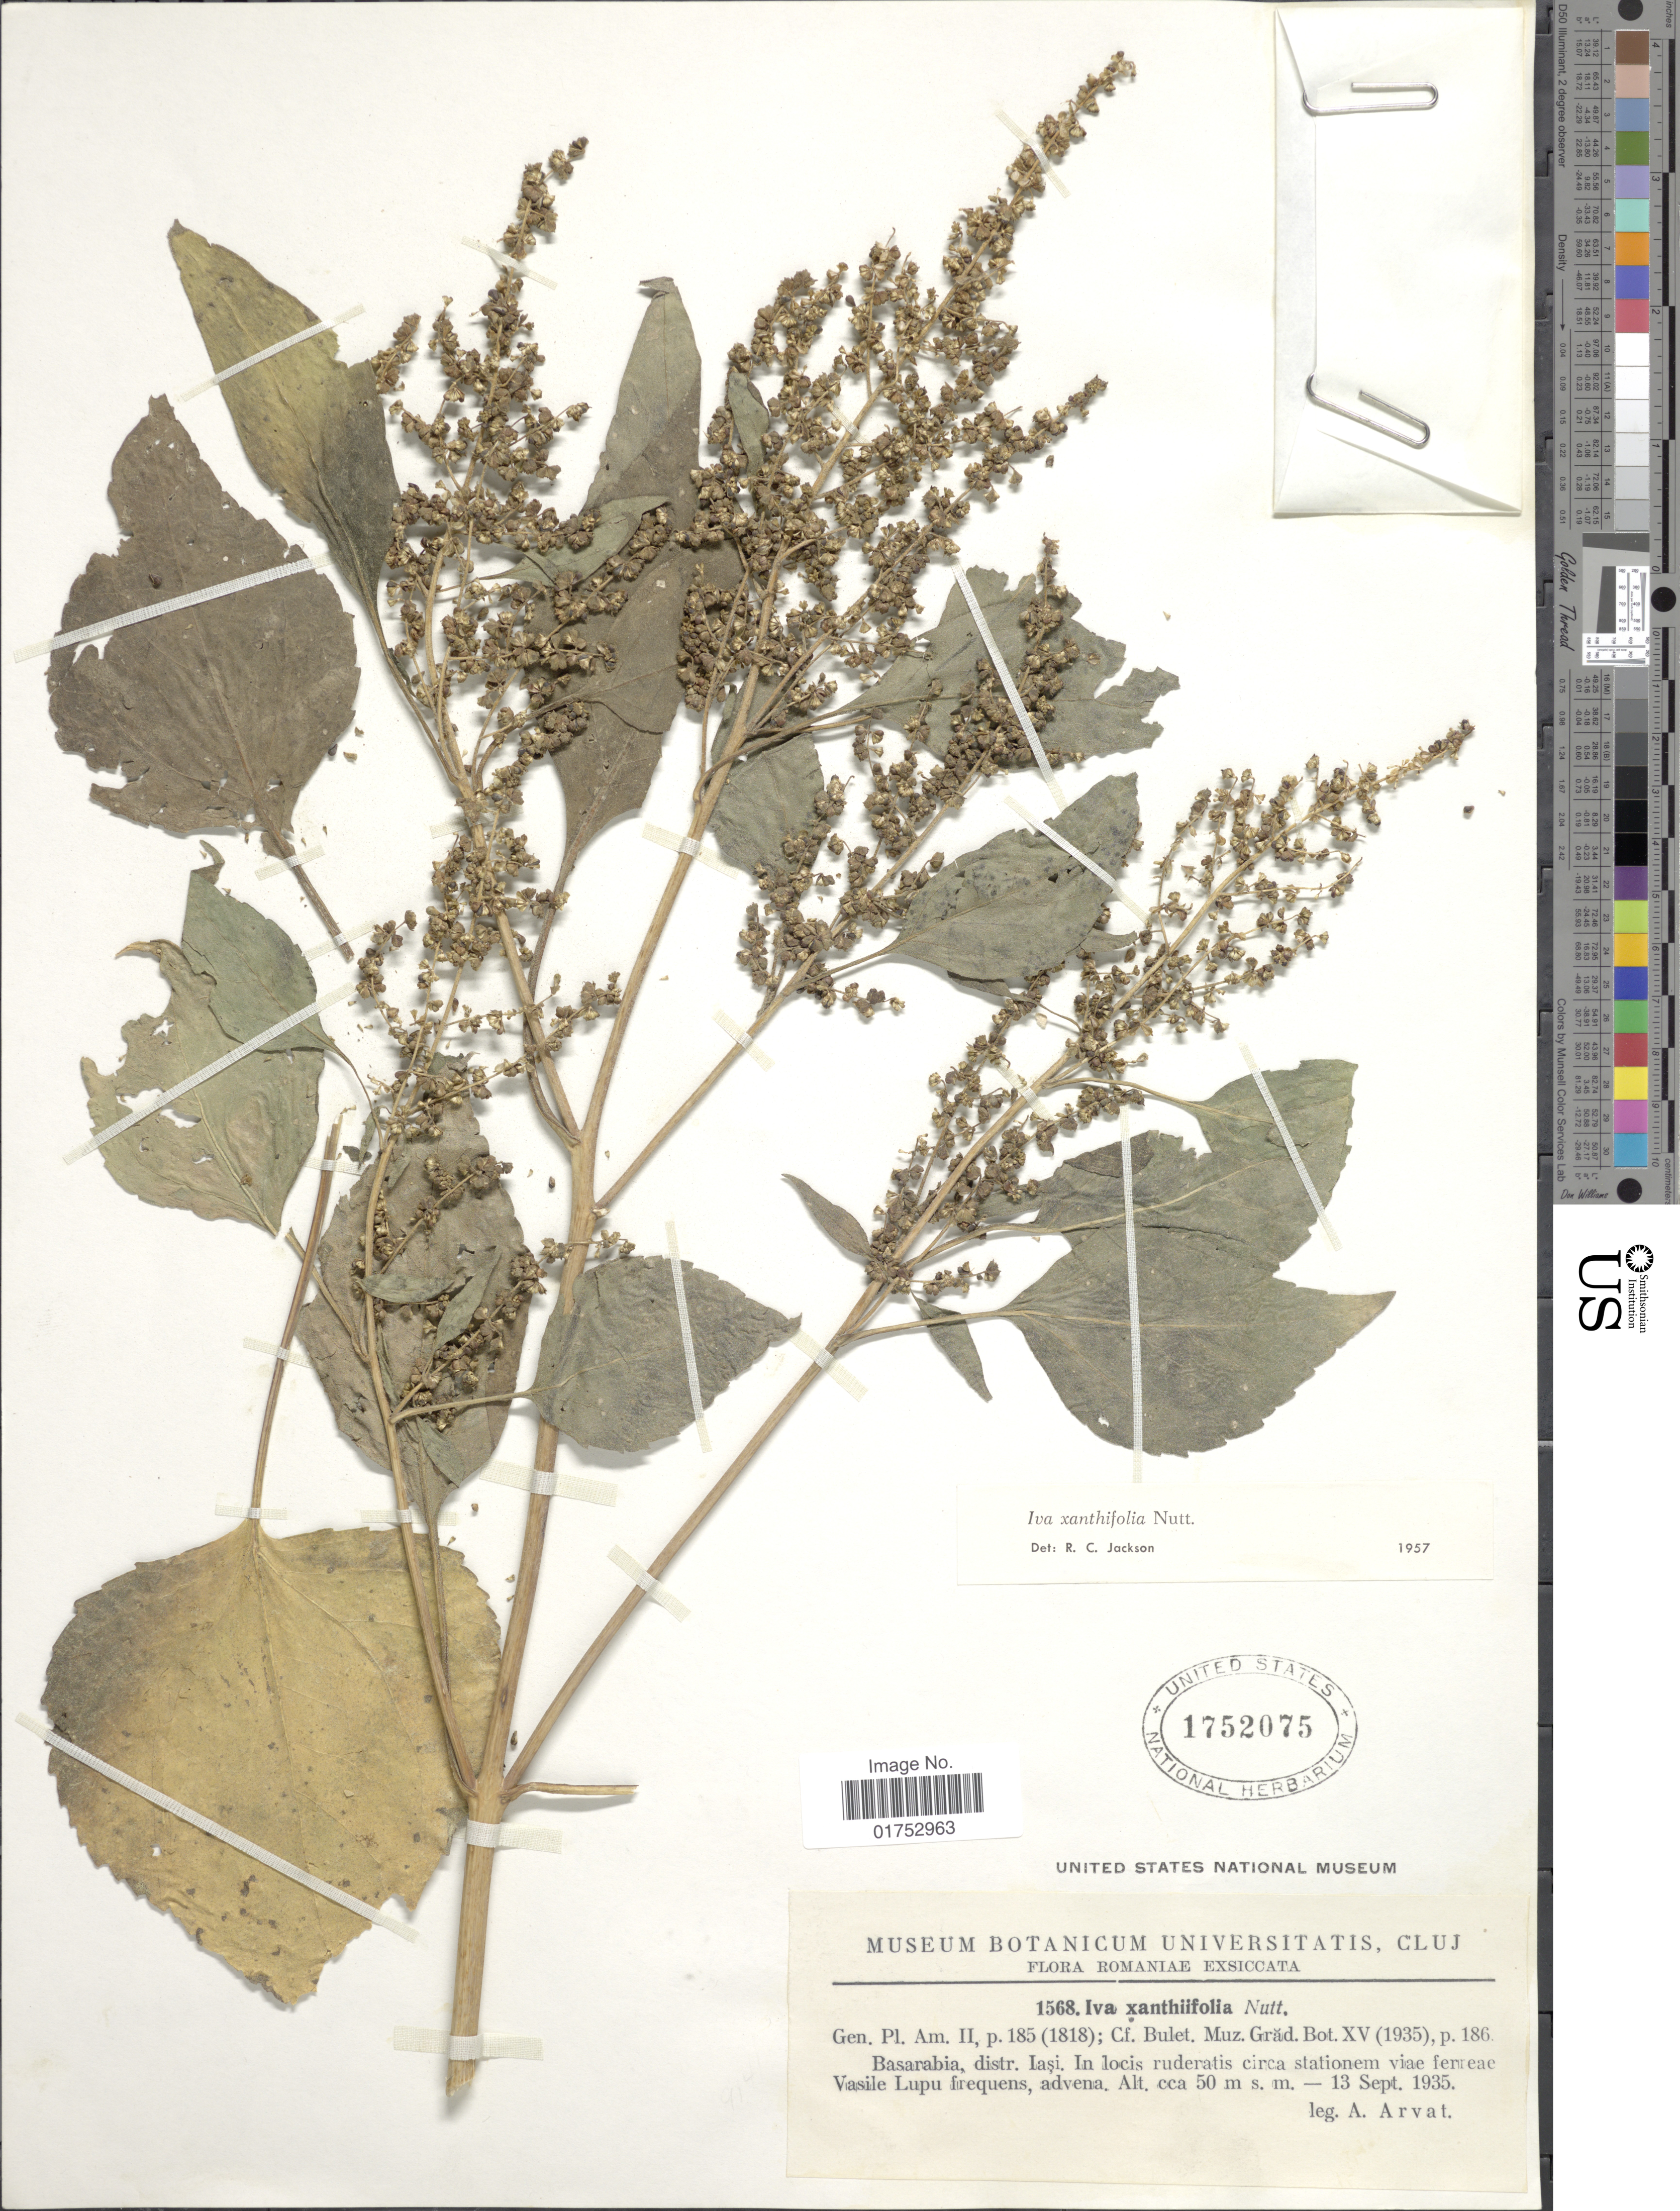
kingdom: Plantae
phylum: Tracheophyta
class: Magnoliopsida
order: Asterales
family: Asteraceae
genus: Iva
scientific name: Iva xanthifolia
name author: Nutt.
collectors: A. Arvat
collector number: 1568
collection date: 1935-09-13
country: Romania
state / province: Iasi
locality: Basarabia, Vasile Lupu frequens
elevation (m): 50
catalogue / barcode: US 1752075